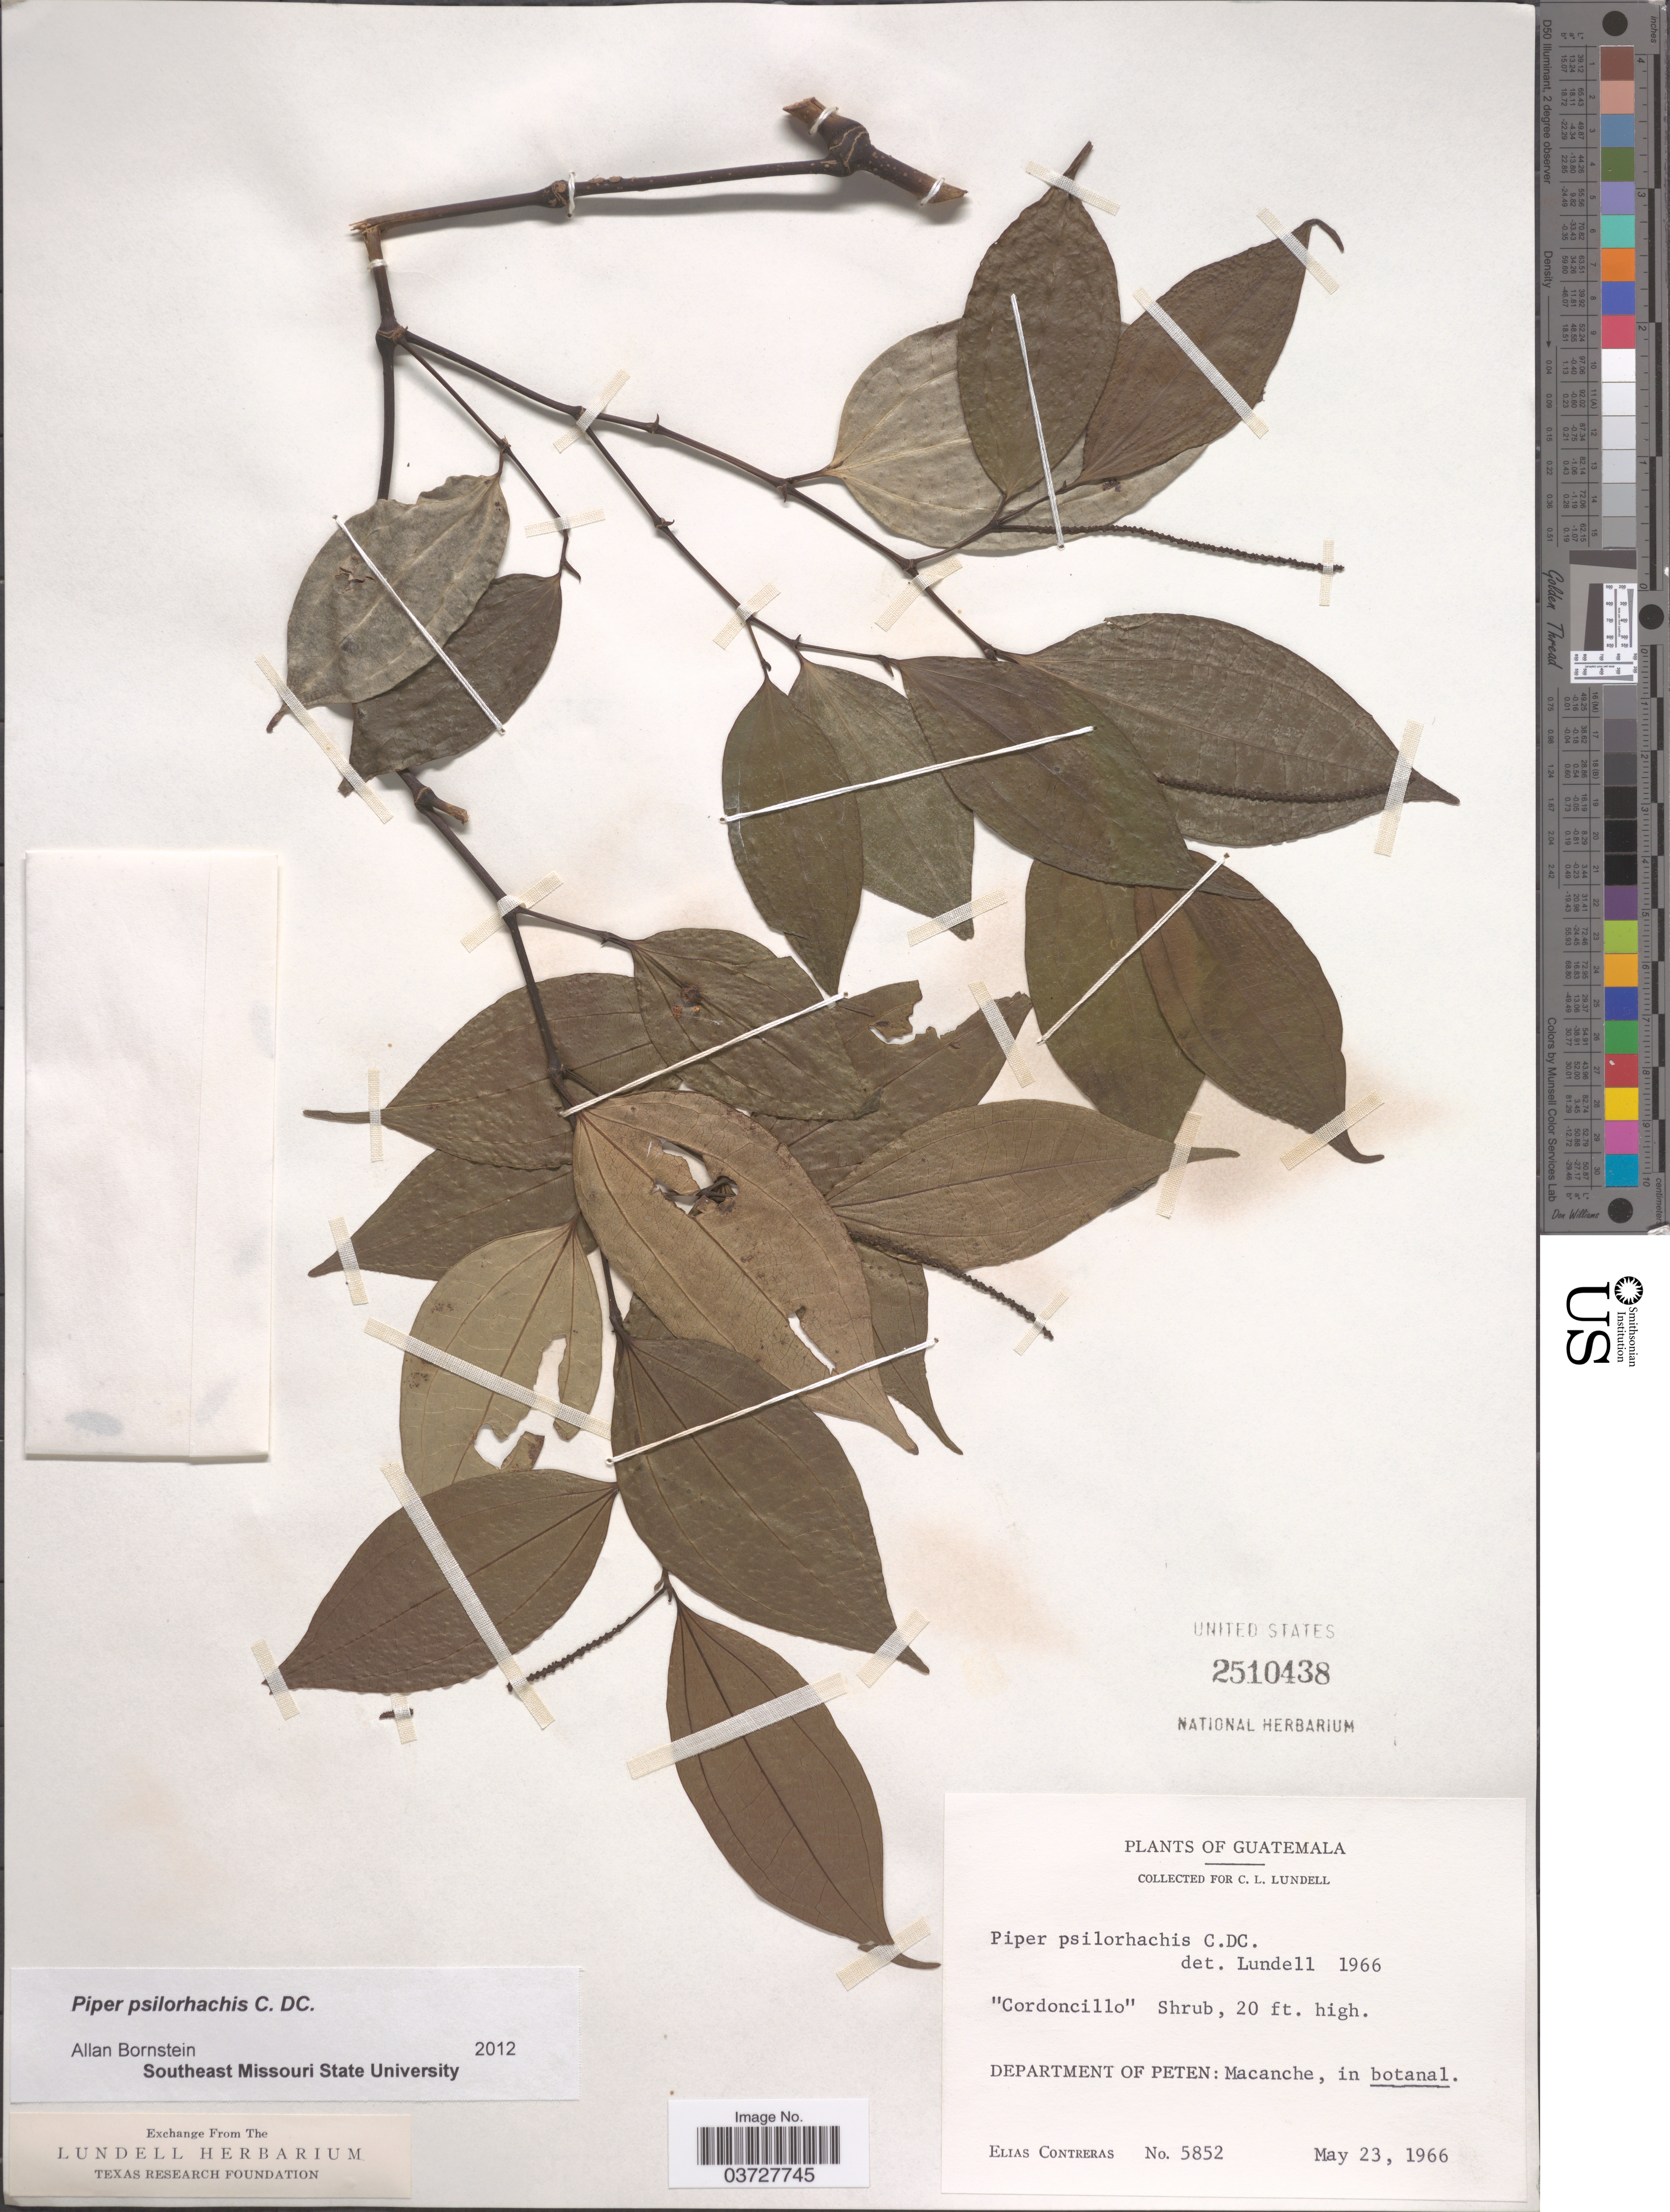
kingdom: Plantae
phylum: Tracheophyta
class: Magnoliopsida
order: Piperales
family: Piperaceae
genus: Piper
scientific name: Piper psilorhachis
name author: C. DC.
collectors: E. Contreras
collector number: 5852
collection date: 1966-05-23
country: Guatemala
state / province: El Peten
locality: Department of Peten: Macanche.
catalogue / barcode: US 2510438